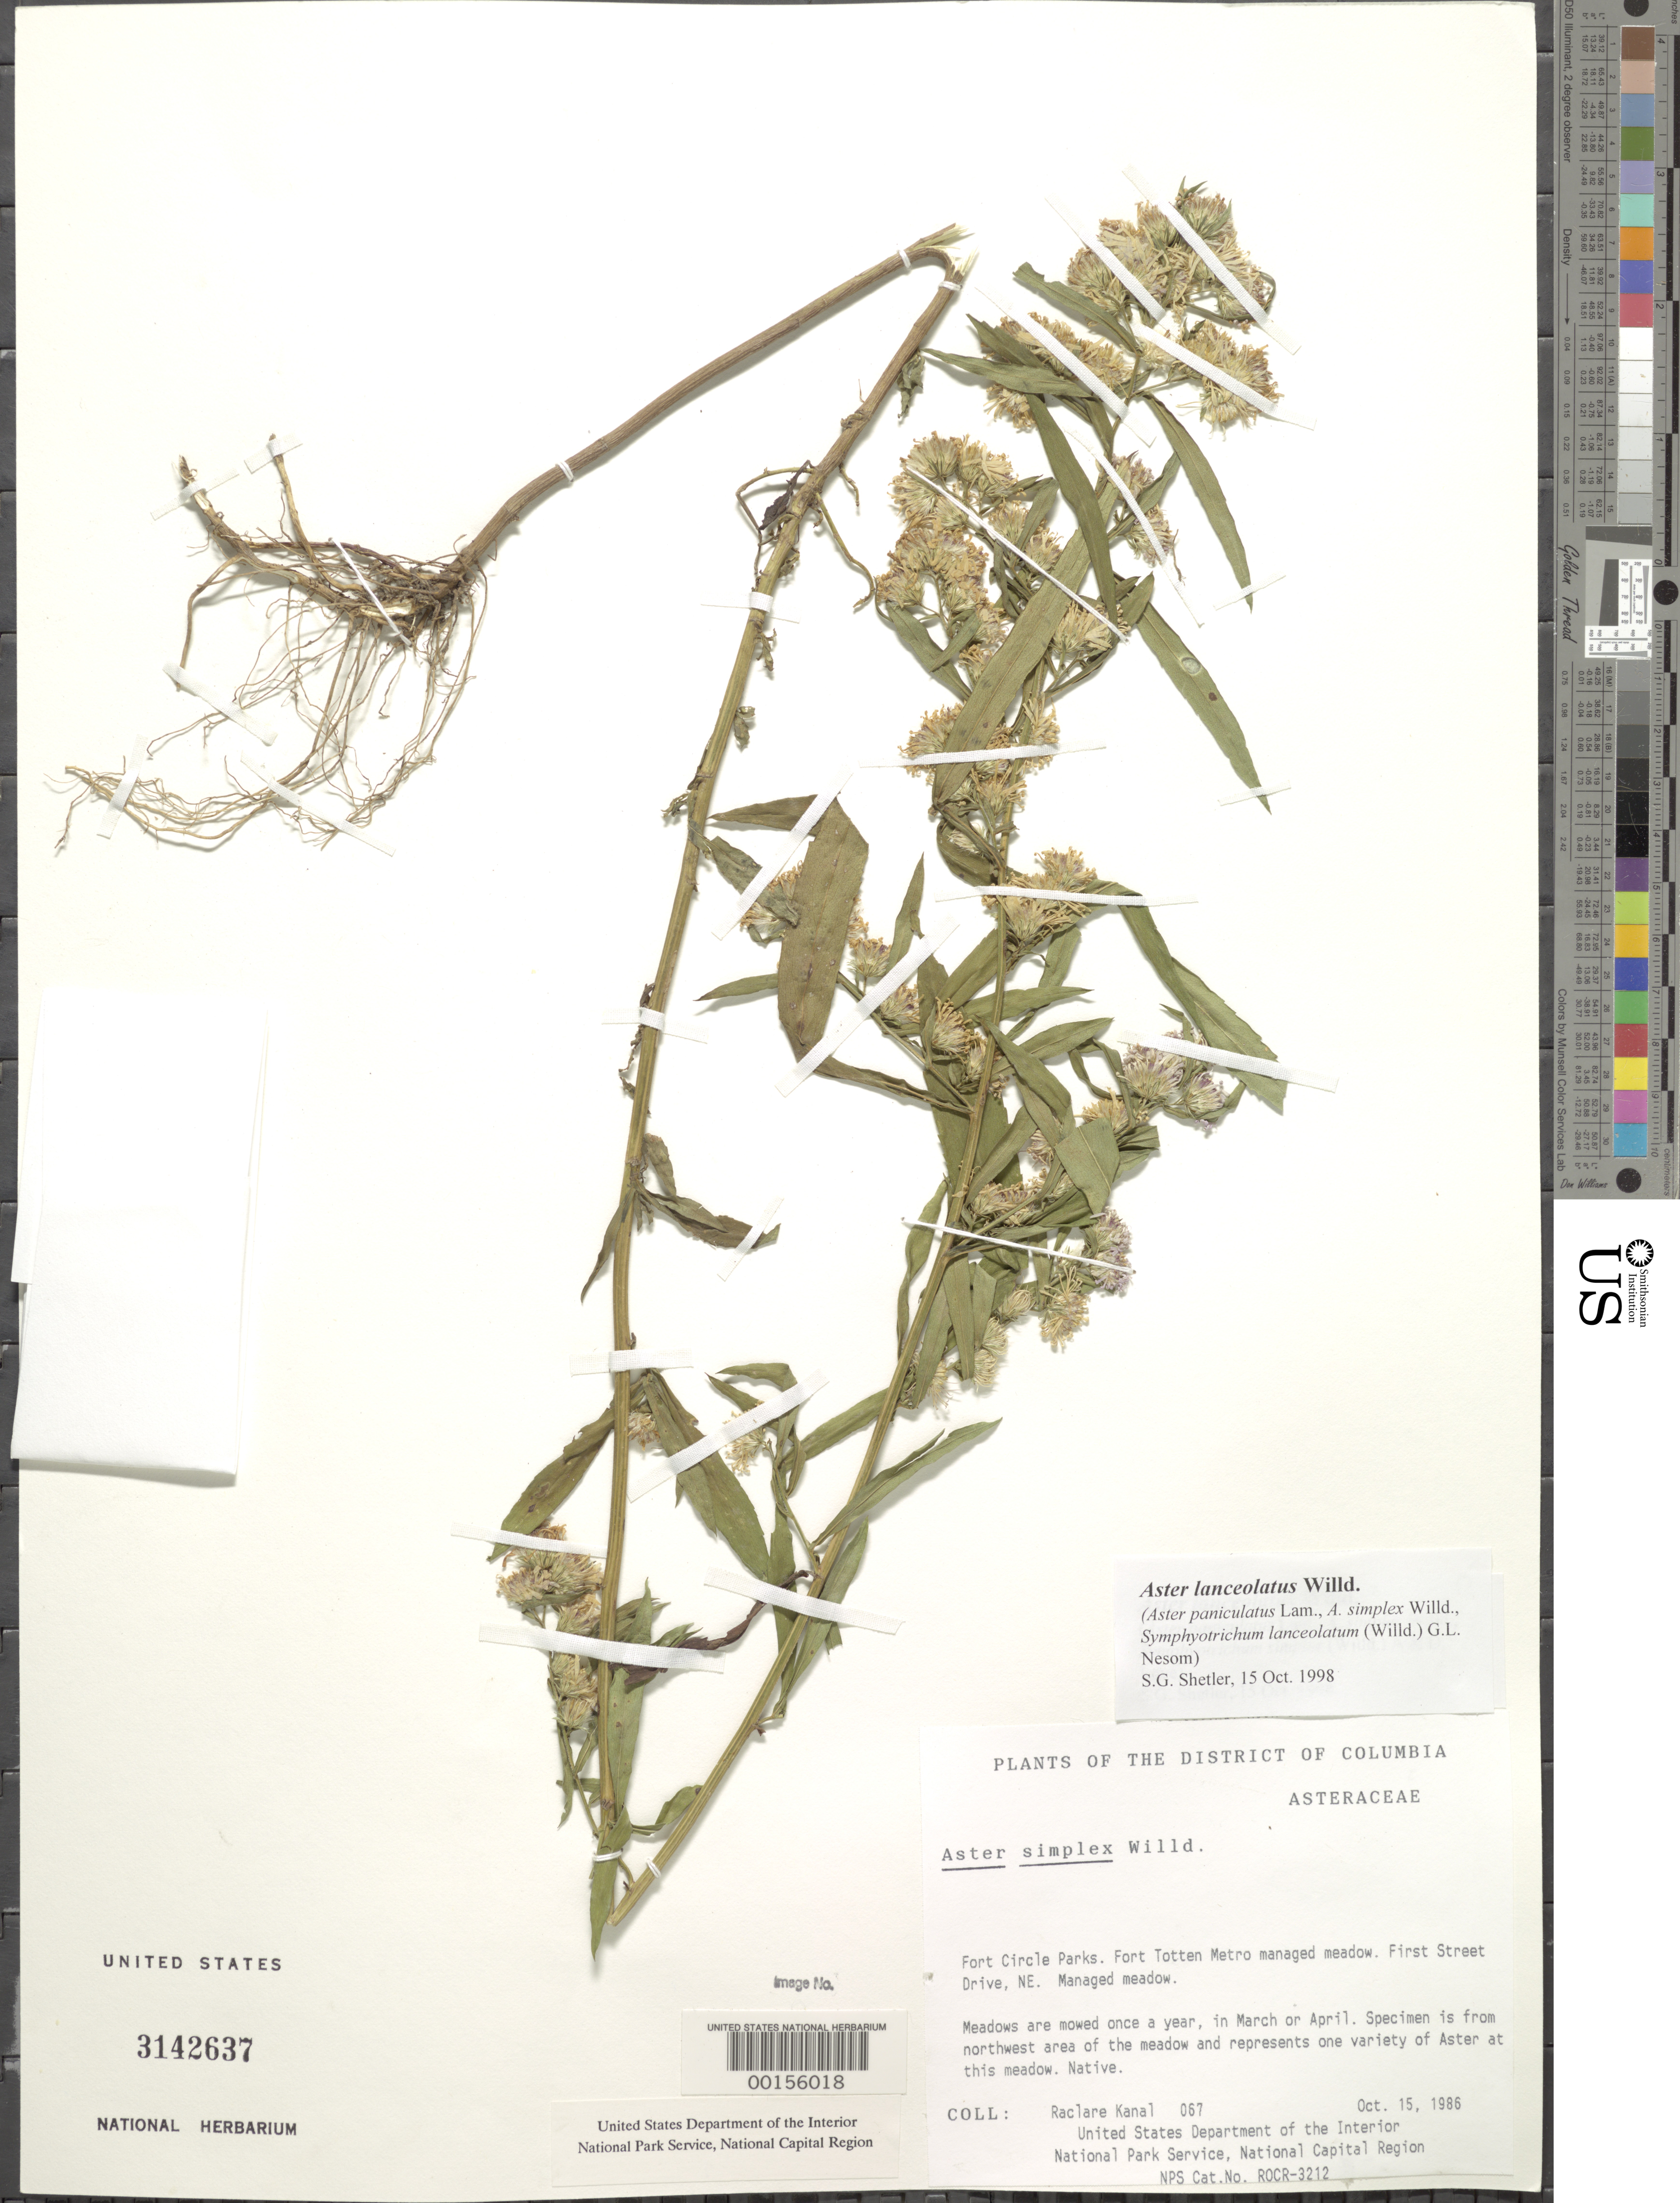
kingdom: Plantae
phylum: Tracheophyta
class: Magnoliopsida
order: Asterales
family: Asteraceae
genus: Symphyotrichum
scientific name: Symphyotrichum lanceolatum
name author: (Willd.) G.L. Nesom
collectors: R. Kanal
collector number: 067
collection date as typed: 15 Oct 1986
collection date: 1986-10-15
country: United States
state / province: District of Columbia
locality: Fort Circle Parks, Fort Totten Metro, First Street Drive, NE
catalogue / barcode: US 3142637